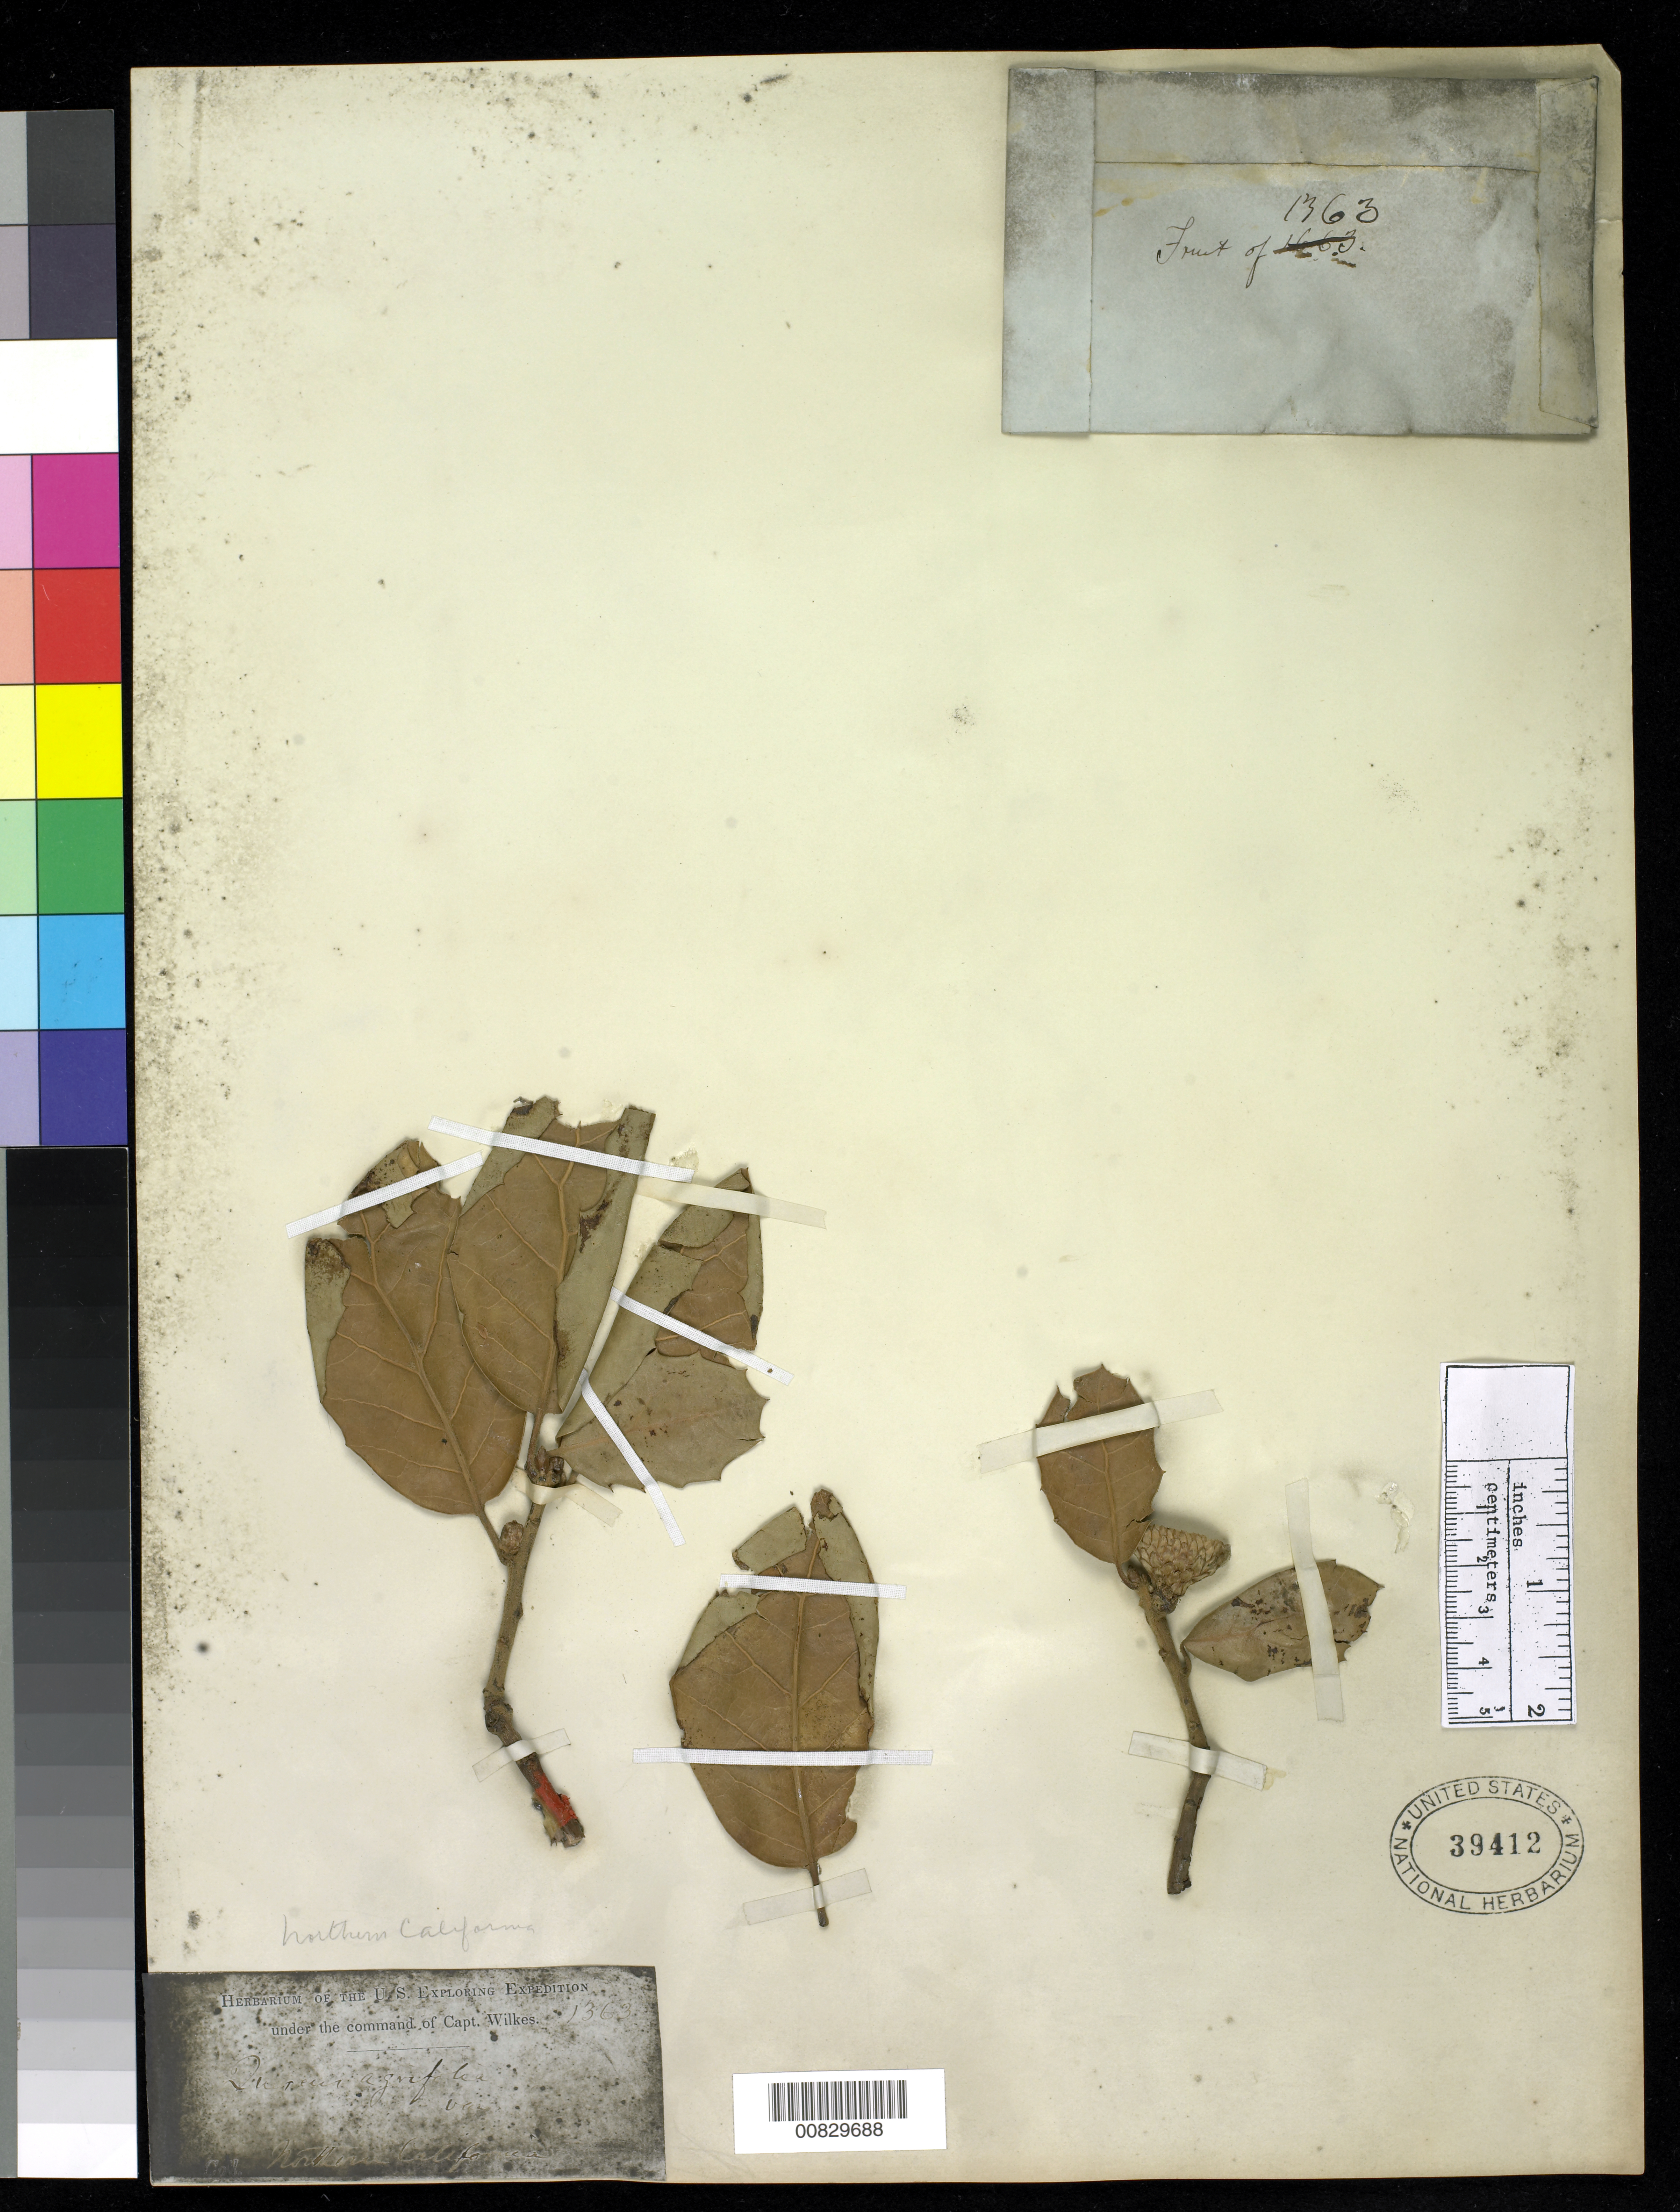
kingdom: Plantae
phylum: Tracheophyta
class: Magnoliopsida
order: Fagales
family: Fagaceae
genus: Quercus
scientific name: Quercus agrifolia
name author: Née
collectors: Wilkes Explor. Exped.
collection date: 1838/1842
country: United States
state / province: California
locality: Northern California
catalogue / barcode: US 39412